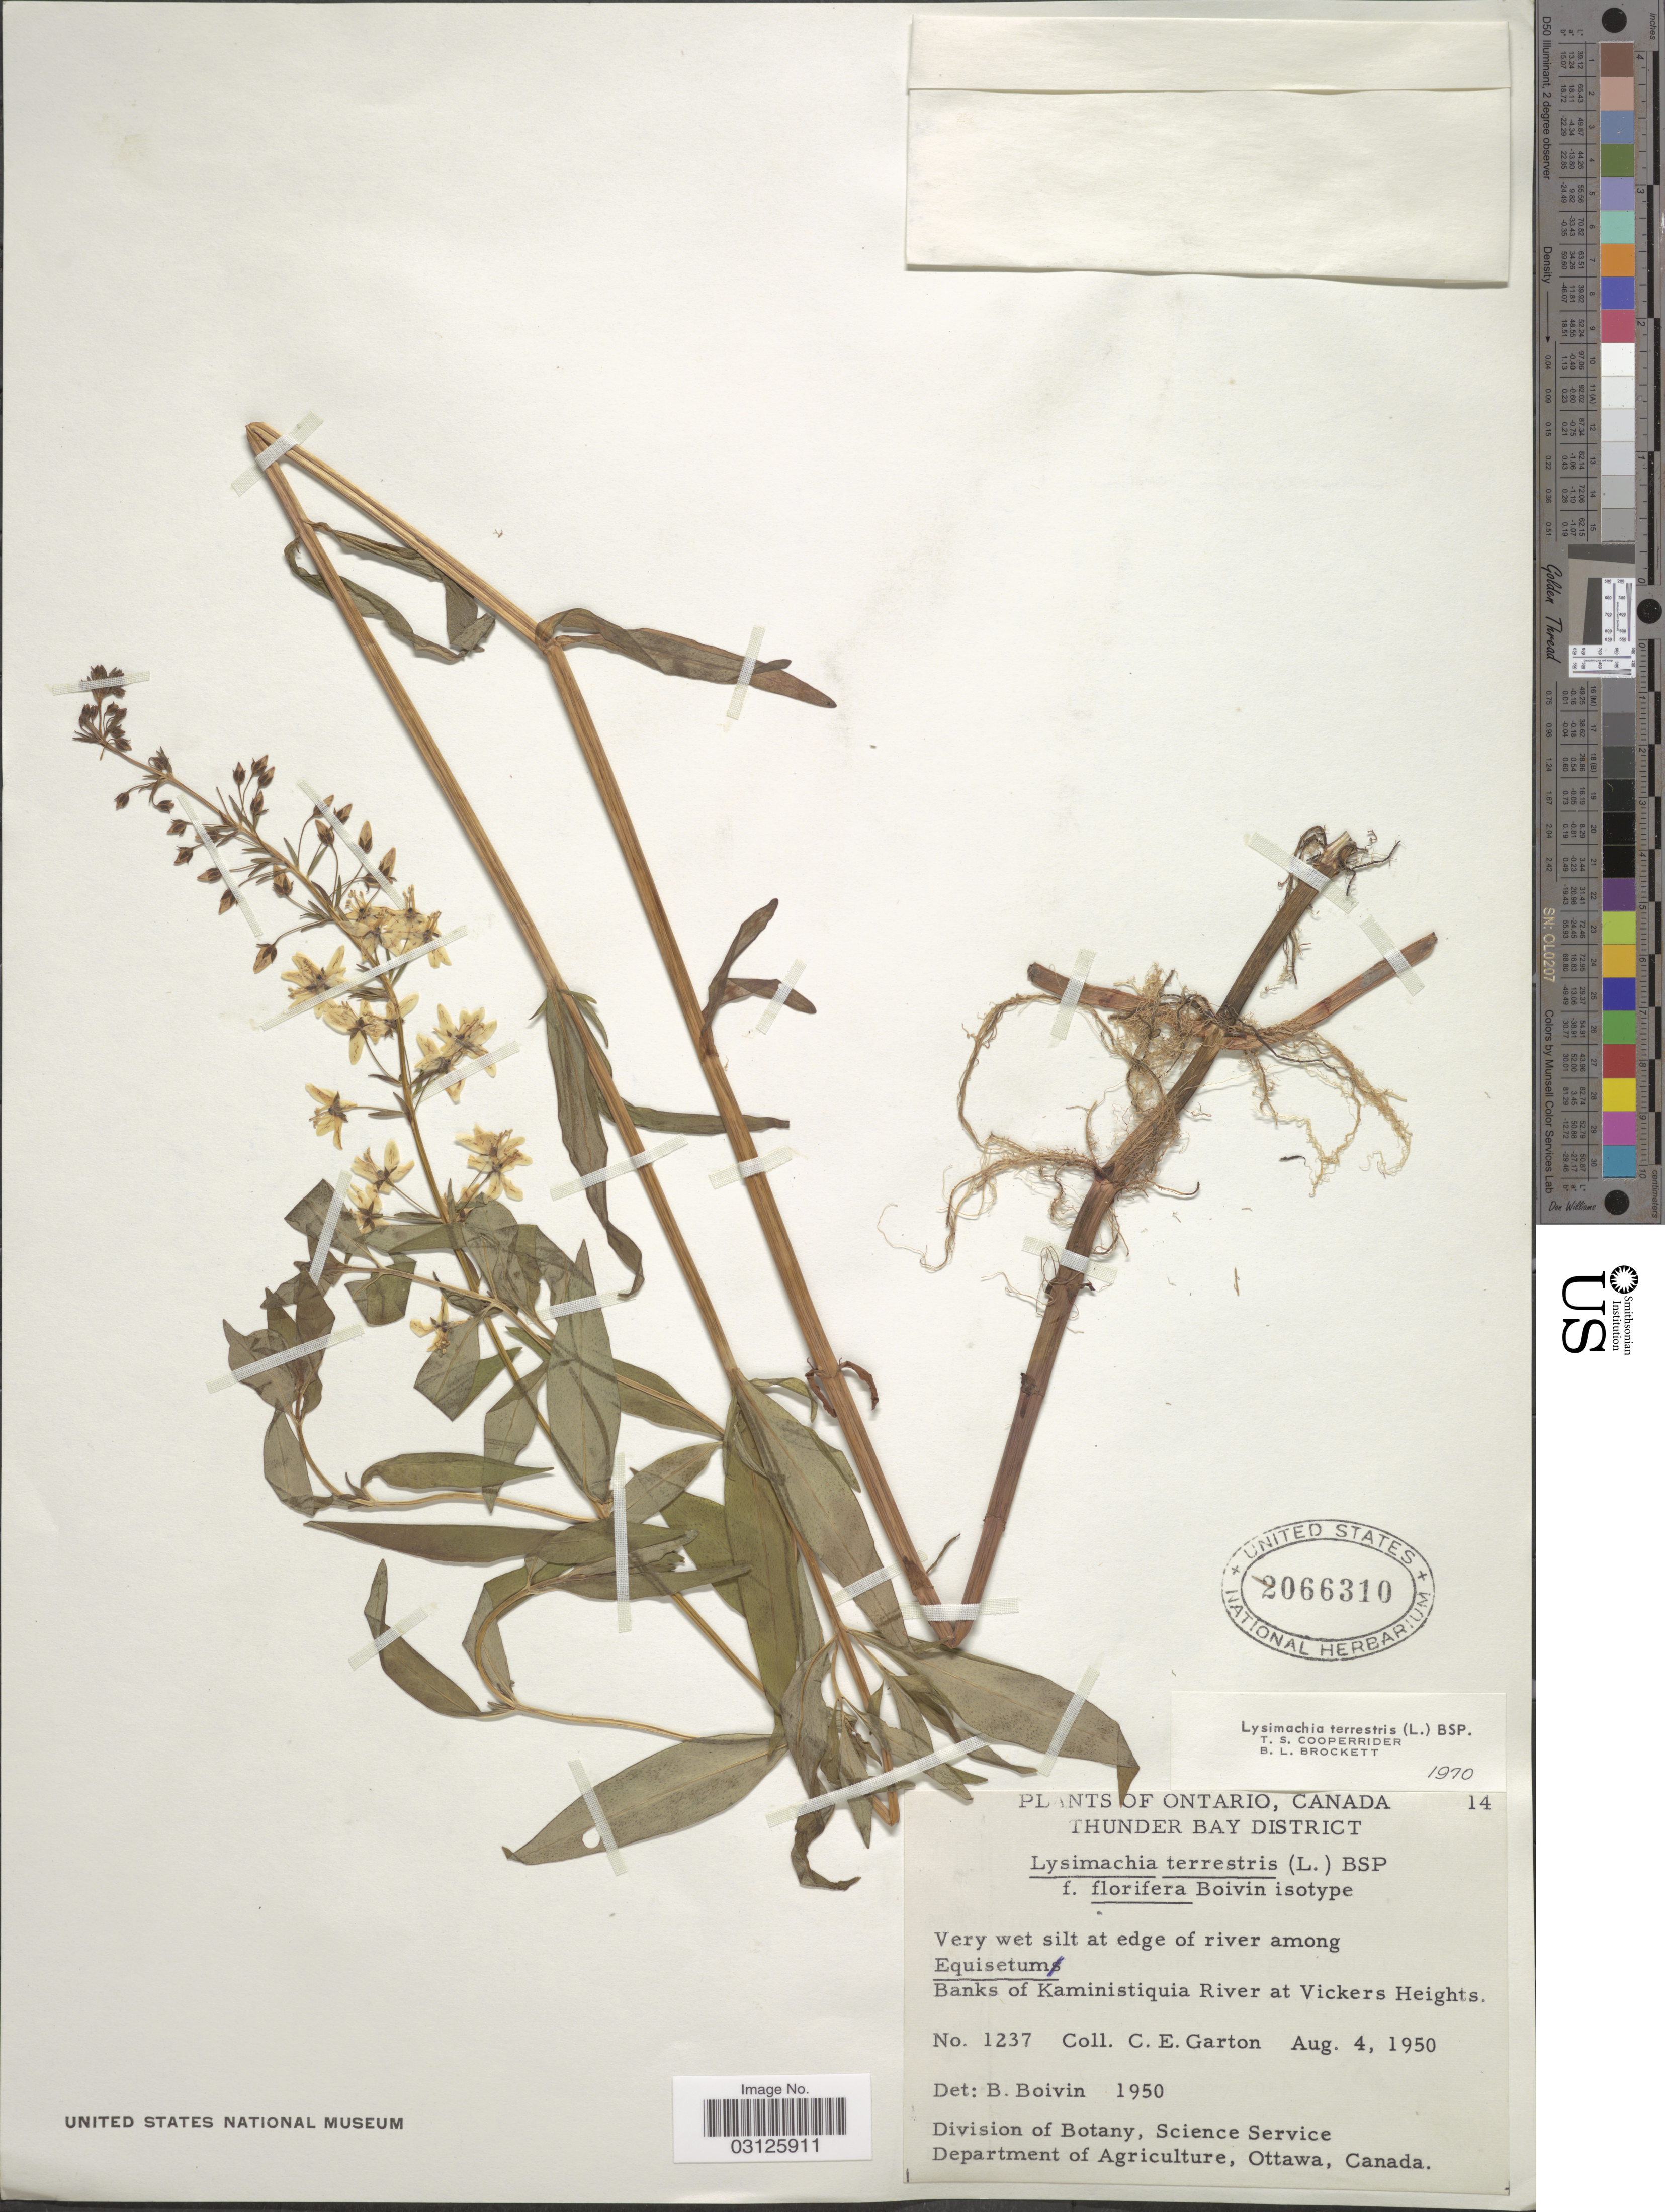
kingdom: Plantae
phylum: Tracheophyta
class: Magnoliopsida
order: Ericales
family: Primulaceae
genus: Lysimachia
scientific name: Lysimachia terrestris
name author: (L.) Britton, Stearns & Poggenb.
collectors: C. E. Garton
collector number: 1237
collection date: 1950-08-04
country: Canada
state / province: Ontario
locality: Thunder Bay District. Banks of Kaministiquia River at Vickers Heights.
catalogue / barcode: US 2066310